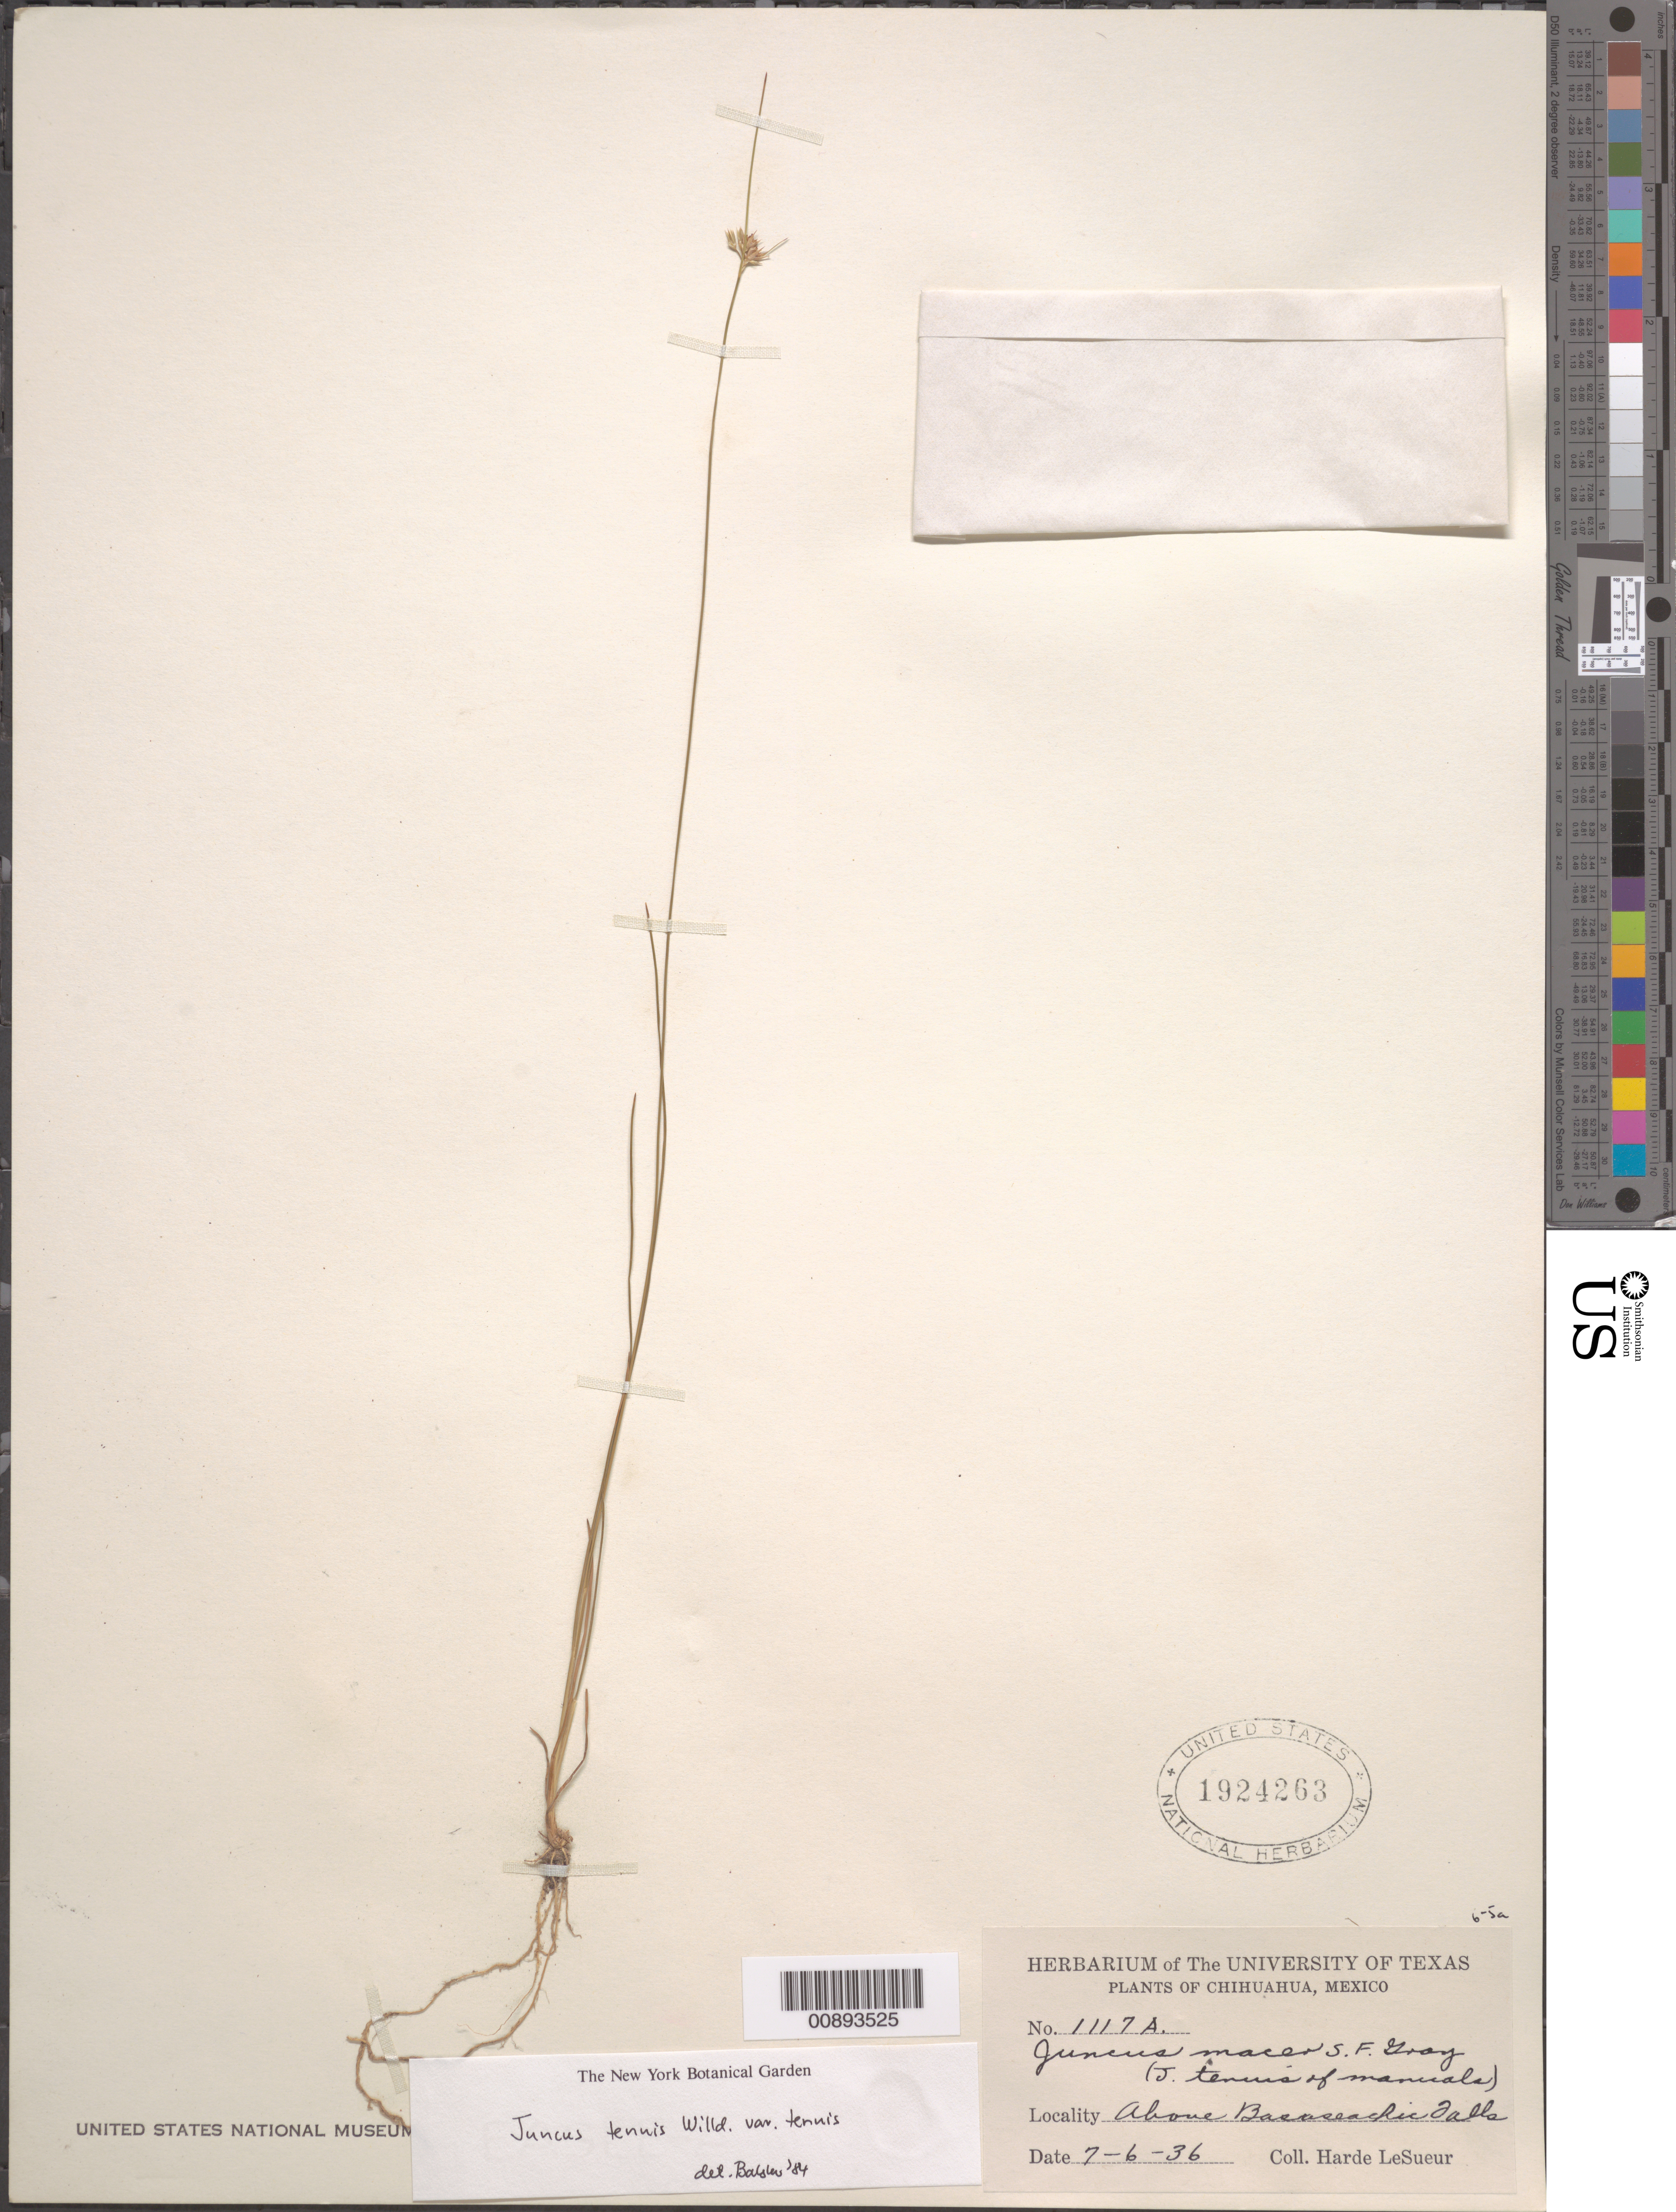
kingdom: Plantae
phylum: Tracheophyta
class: Liliopsida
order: Poales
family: Juncaceae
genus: Juncus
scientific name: Juncus tenuis var. tenuis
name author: Willd.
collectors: D. H. LeSueur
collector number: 1117 A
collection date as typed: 06 Jul 1936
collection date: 1936-07-06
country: Mexico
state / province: Chihuahua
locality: Above Basaseachic Falls, Chihuahua.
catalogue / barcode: US 1924263